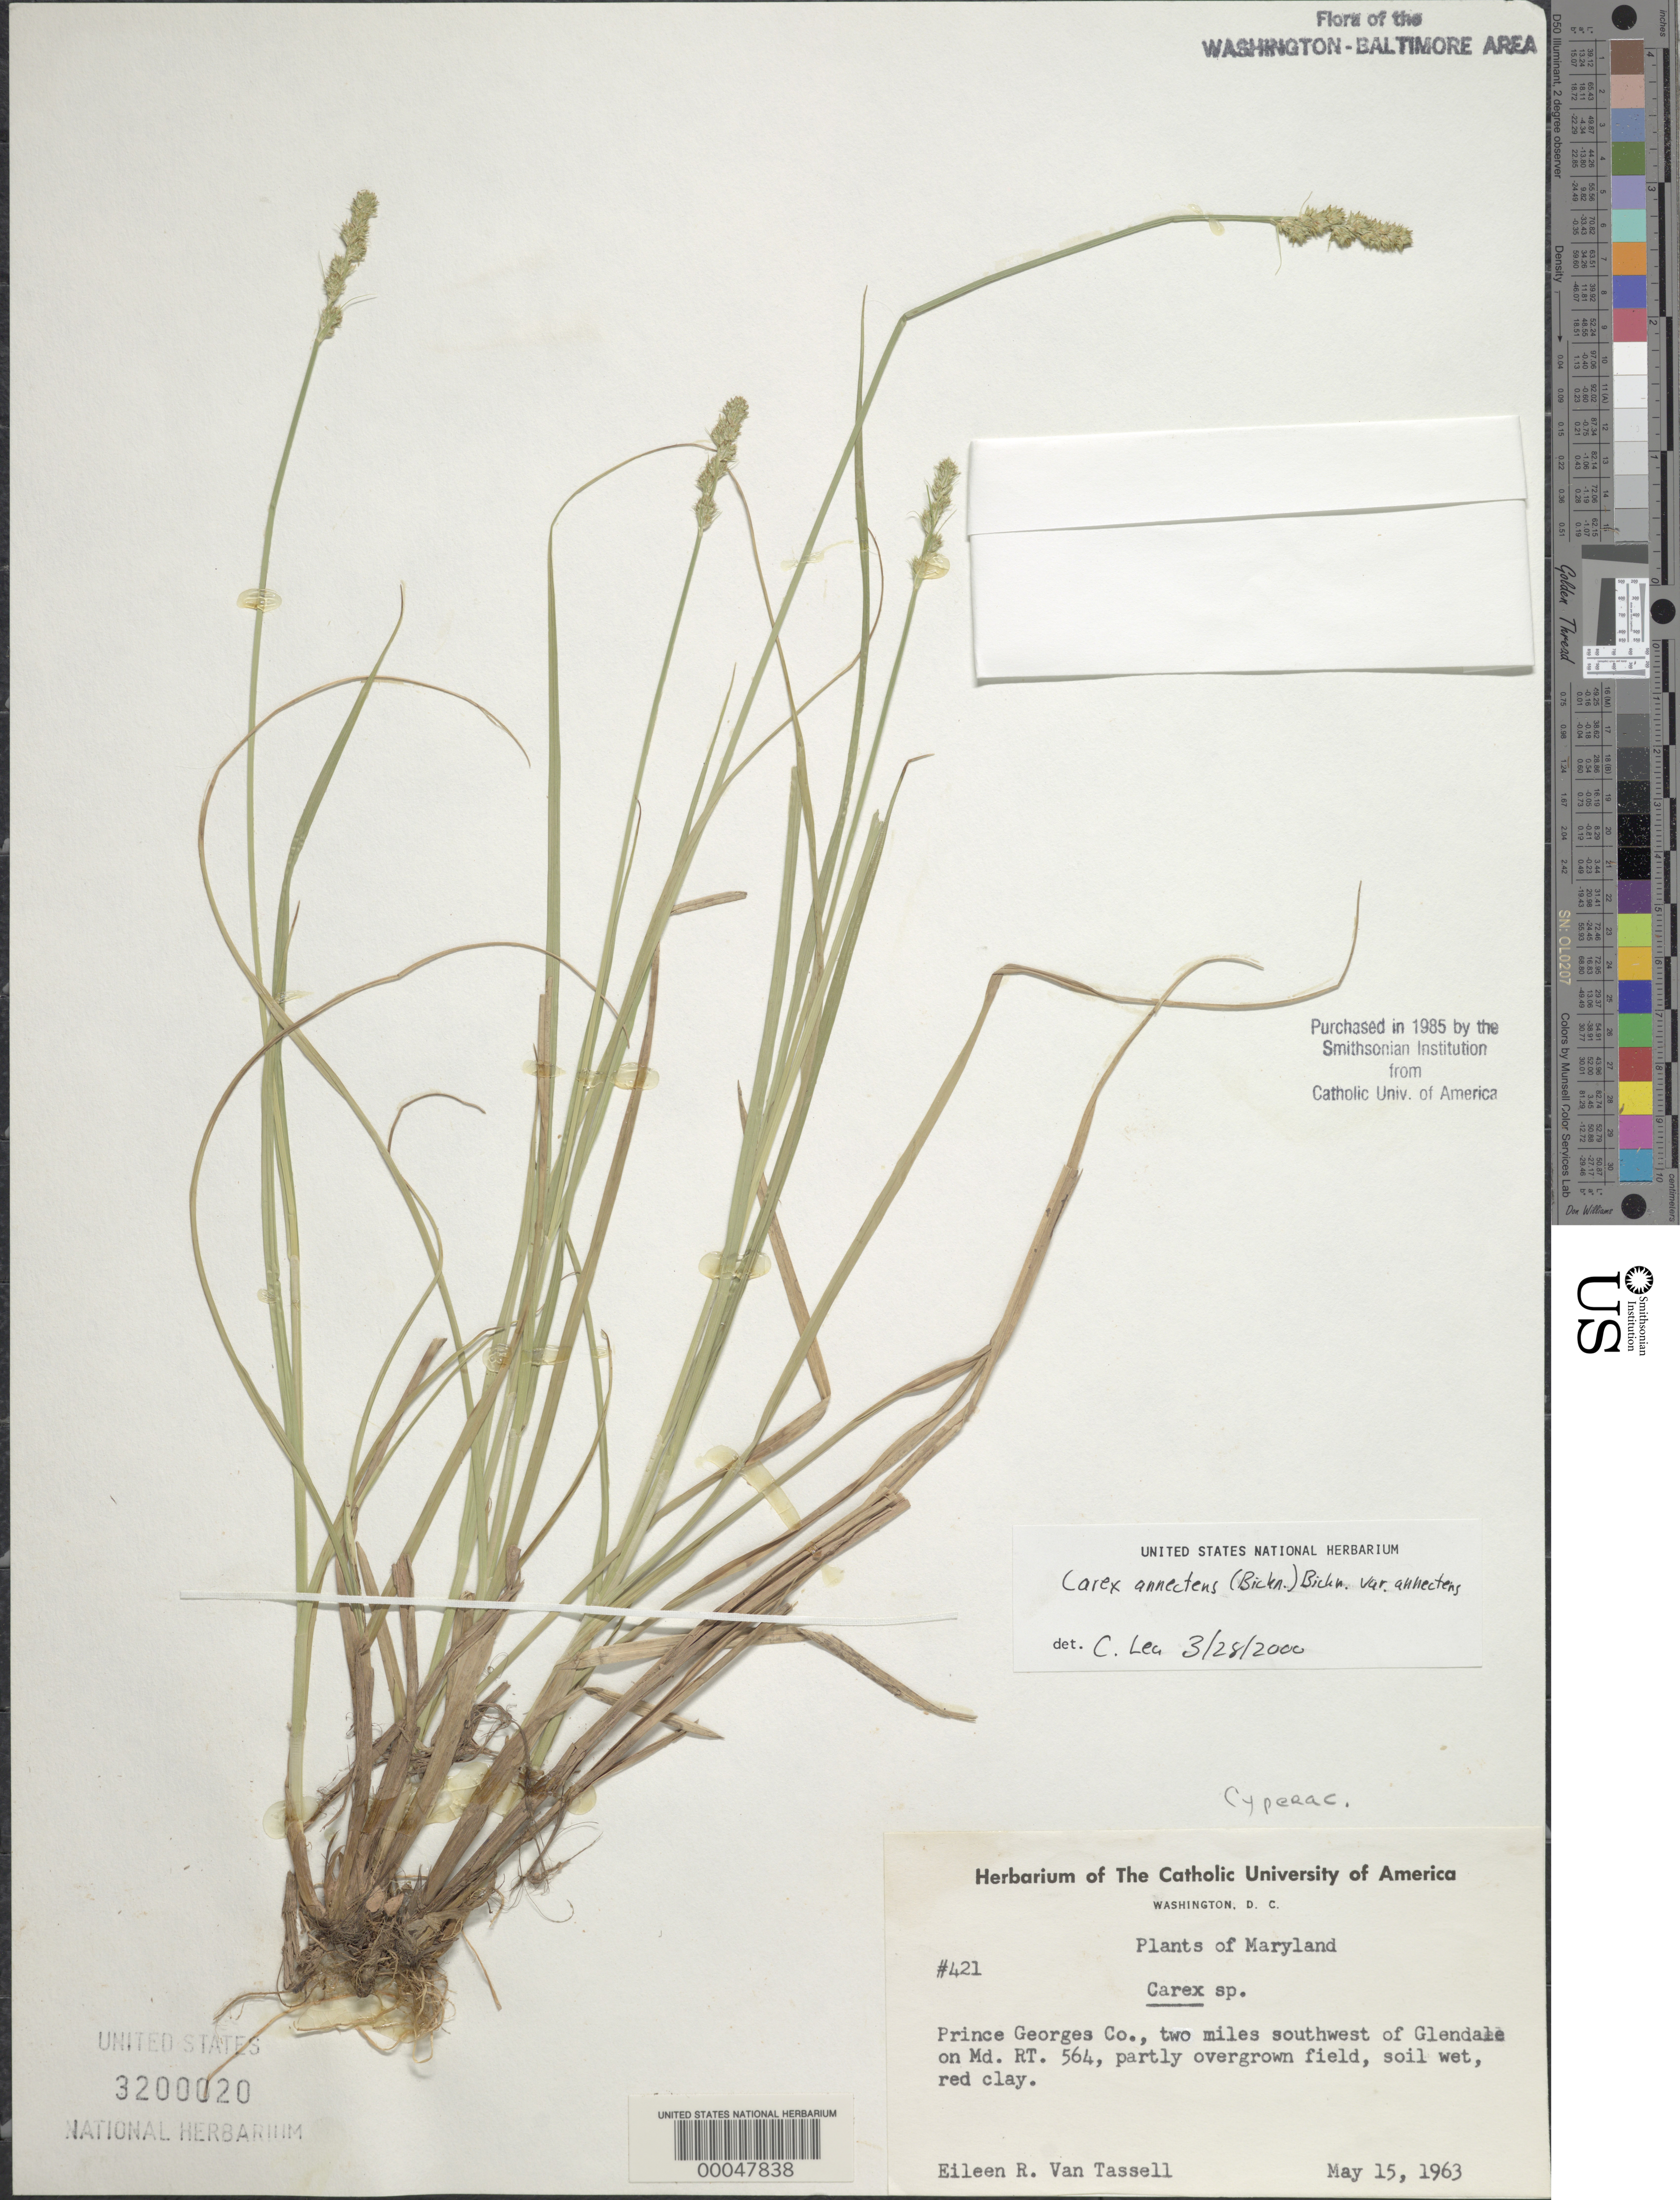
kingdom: Plantae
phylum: Tracheophyta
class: Liliopsida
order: Poales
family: Cyperaceae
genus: Carex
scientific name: Carex annectens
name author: (E.P. Bicknell) E.P. Bicknell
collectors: E. Van Tassell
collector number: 421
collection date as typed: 15 May 1963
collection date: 1963-05-15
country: United States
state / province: Maryland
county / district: Prince George's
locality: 2 mi. SW of Glendale on MD Rt. 564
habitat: Partly overgrown field, soil wet, red clay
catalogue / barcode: US 3200020